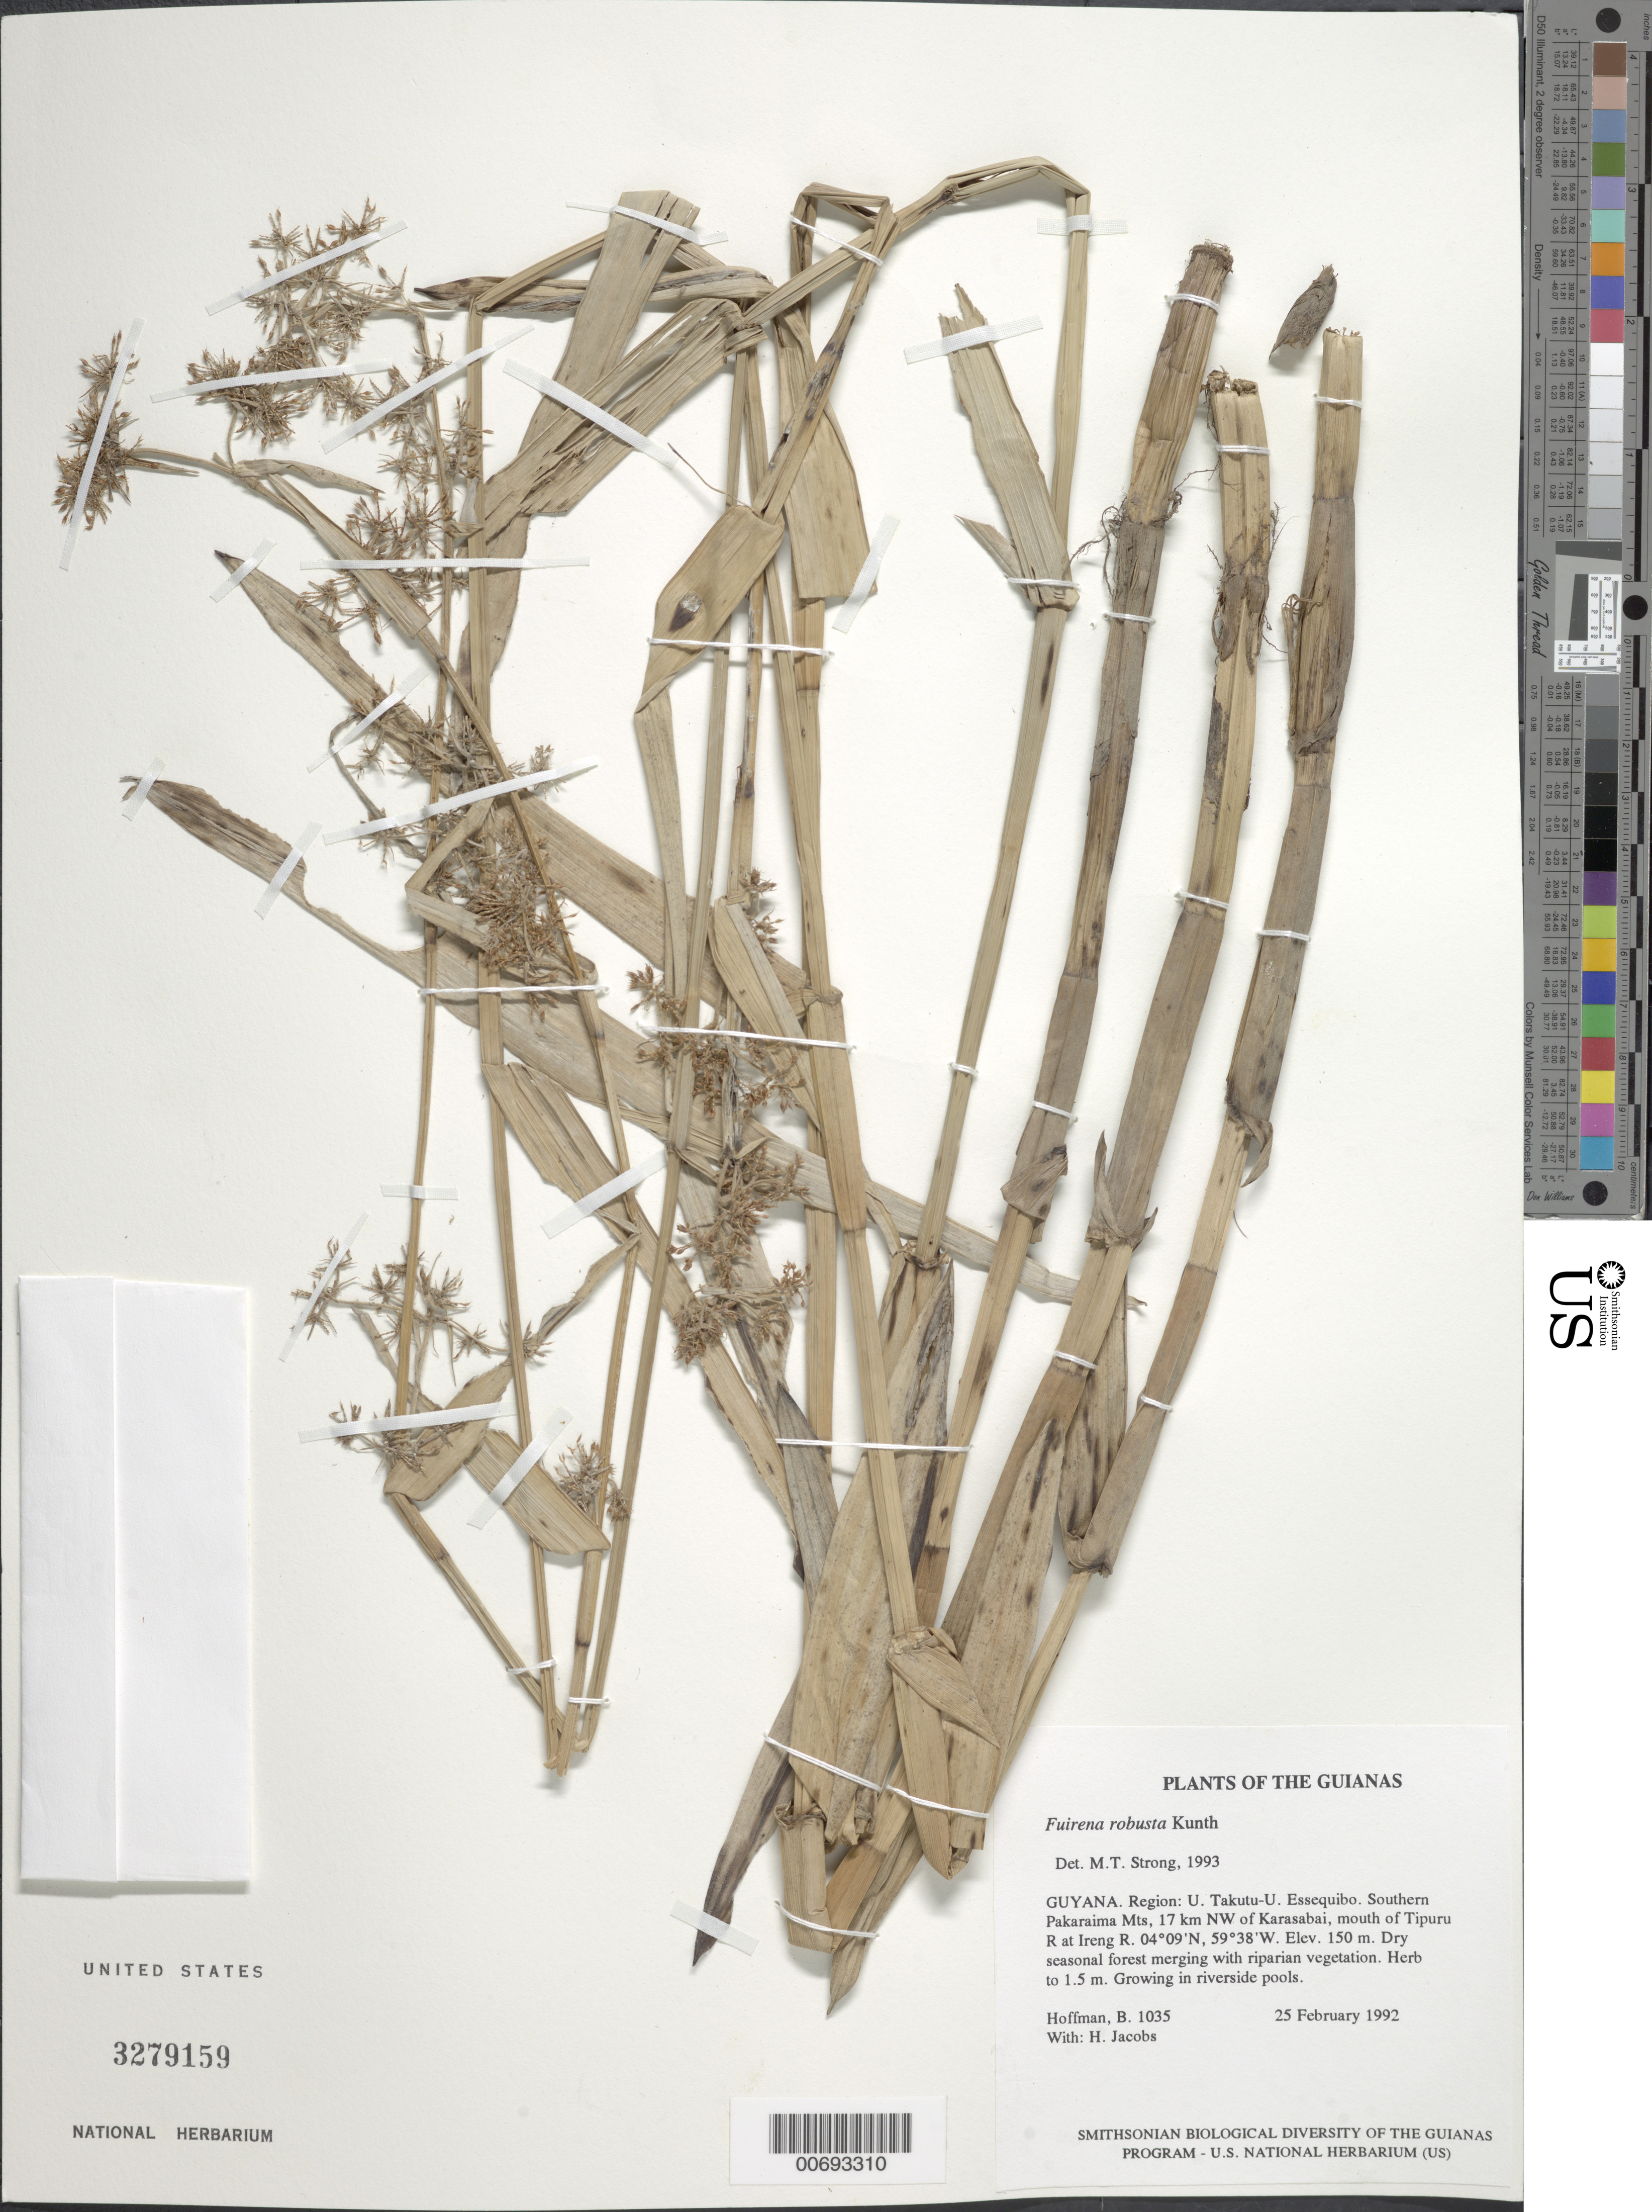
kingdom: Plantae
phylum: Tracheophyta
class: Liliopsida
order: Poales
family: Cyperaceae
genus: Fuirena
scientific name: Fuirena robusta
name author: Kunth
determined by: Strong, M. T., (US), Smithsonian Institution - National Museum of Natural History (UNITED STATES)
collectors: B. Hoffman & H. Jacobs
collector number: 1035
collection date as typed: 25 February 1992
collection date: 1992-02-25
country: Guyana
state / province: U. Takutu-U. Essequibo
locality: Southern Pakaraima Mts, 17 km NW of Karasabai, mouth of Tipuru River at Ireng River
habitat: Dry seasonal forest merging with riparian vegetation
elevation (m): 150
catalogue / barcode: US 3279159